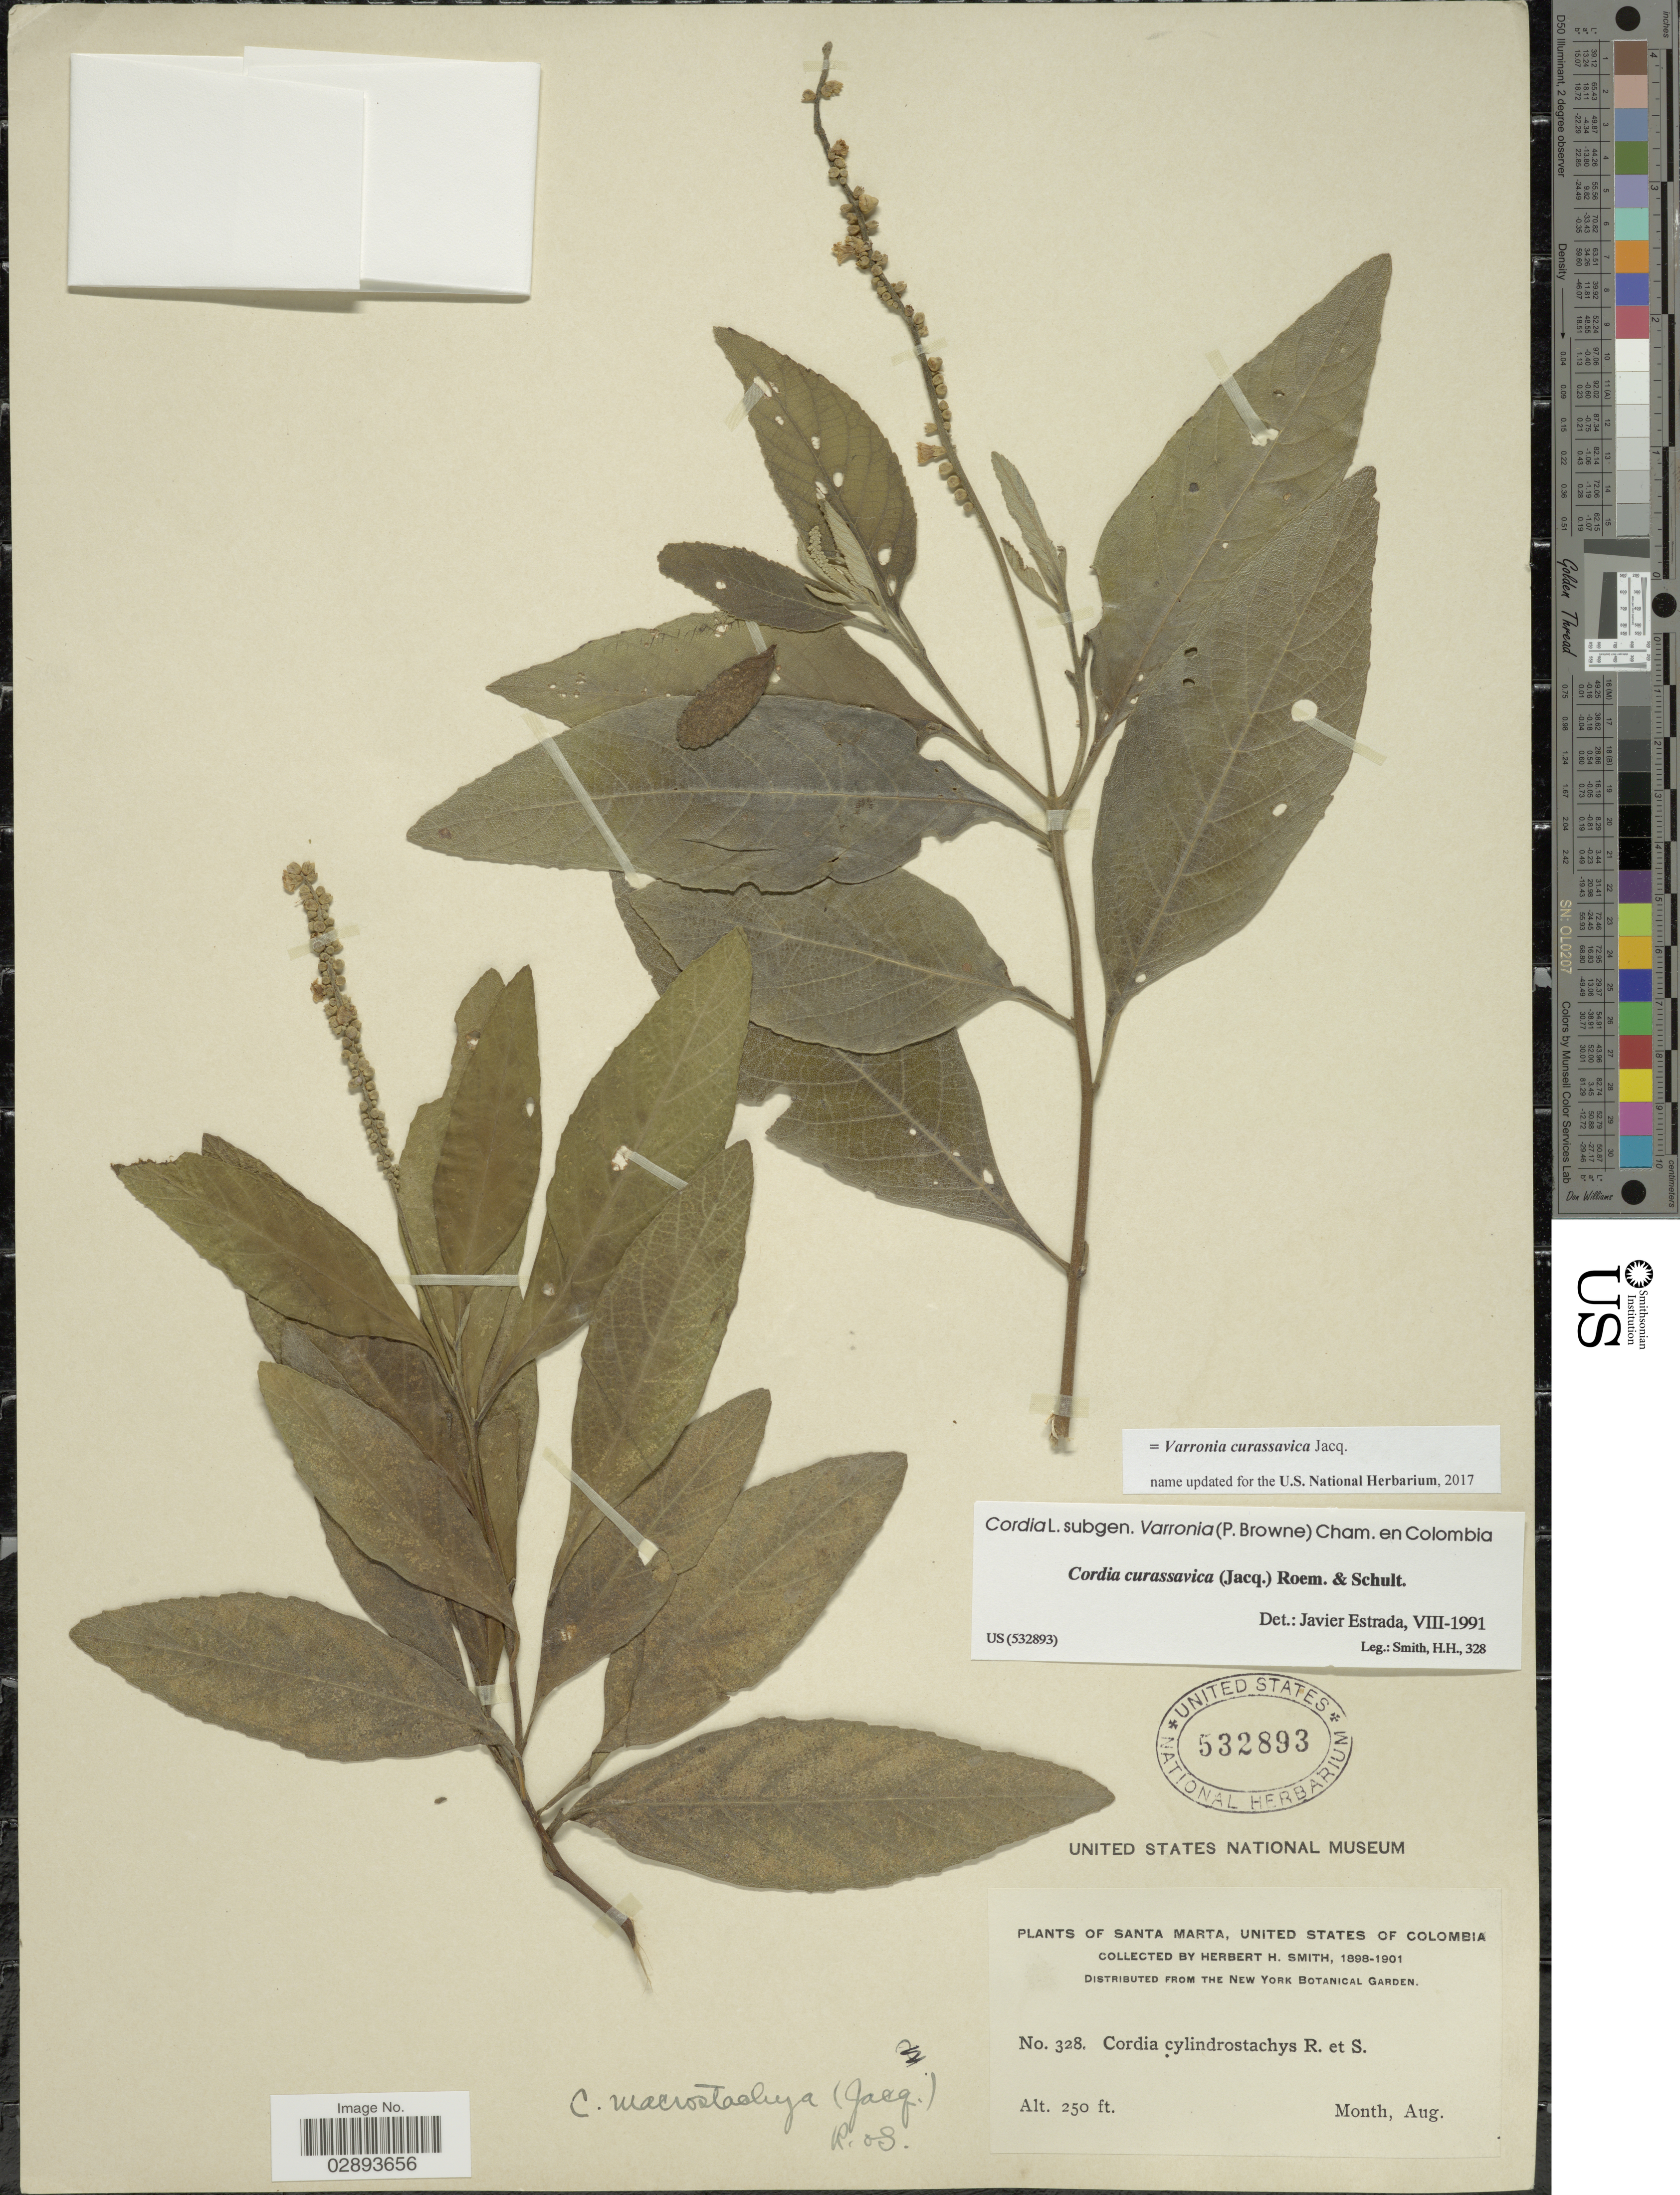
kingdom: Plantae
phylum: Tracheophyta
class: Magnoliopsida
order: Boraginales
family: Cordiaceae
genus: Varronia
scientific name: Varronia curassavica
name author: Jacq.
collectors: Herbert H. Smith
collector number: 328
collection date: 1898-08/1901-08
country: Colombia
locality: Santa Marta, United States of Colombia.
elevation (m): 76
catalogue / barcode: US 532893